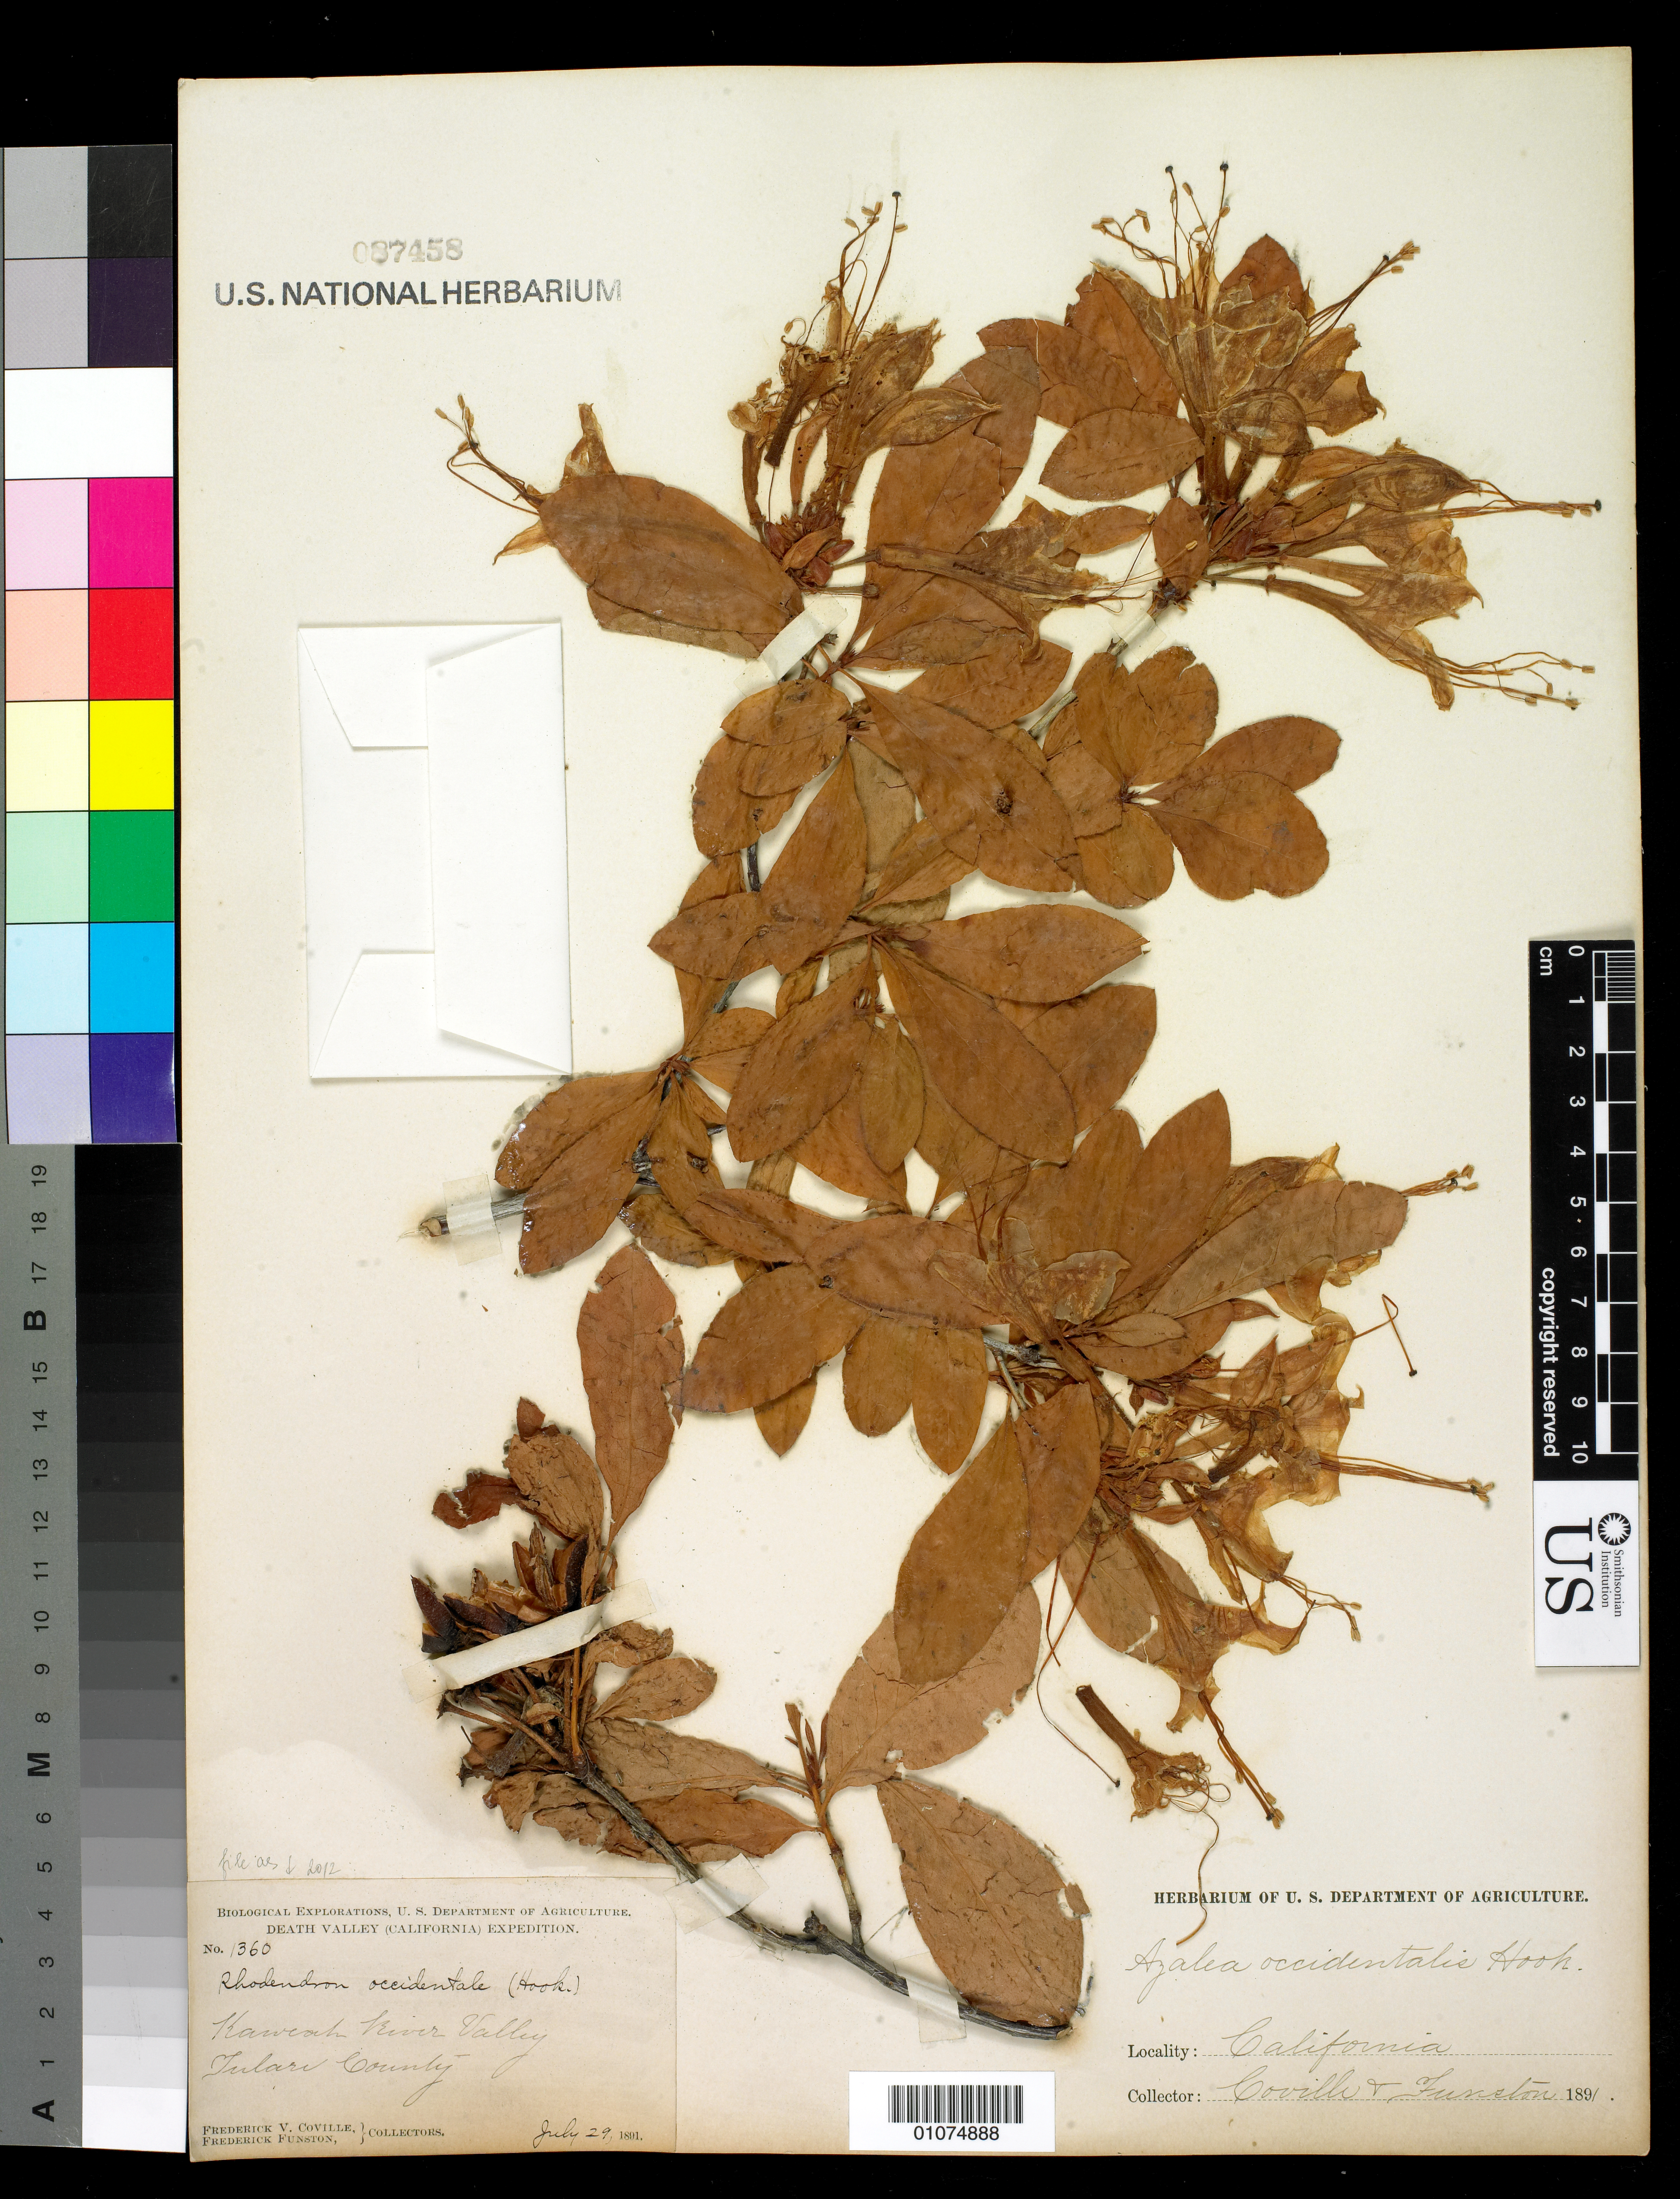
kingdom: Plantae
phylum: Tracheophyta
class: Magnoliopsida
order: Ericales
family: Ericaceae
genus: Rhododendron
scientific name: Rhododendron occidentale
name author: (Torr. & A. Gray) A. Gray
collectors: F. V. Coville, F. Funston & F. Funston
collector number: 1360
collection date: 1891-07-29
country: United States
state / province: California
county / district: Tulare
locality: Kaweah River Valley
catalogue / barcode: US 87458